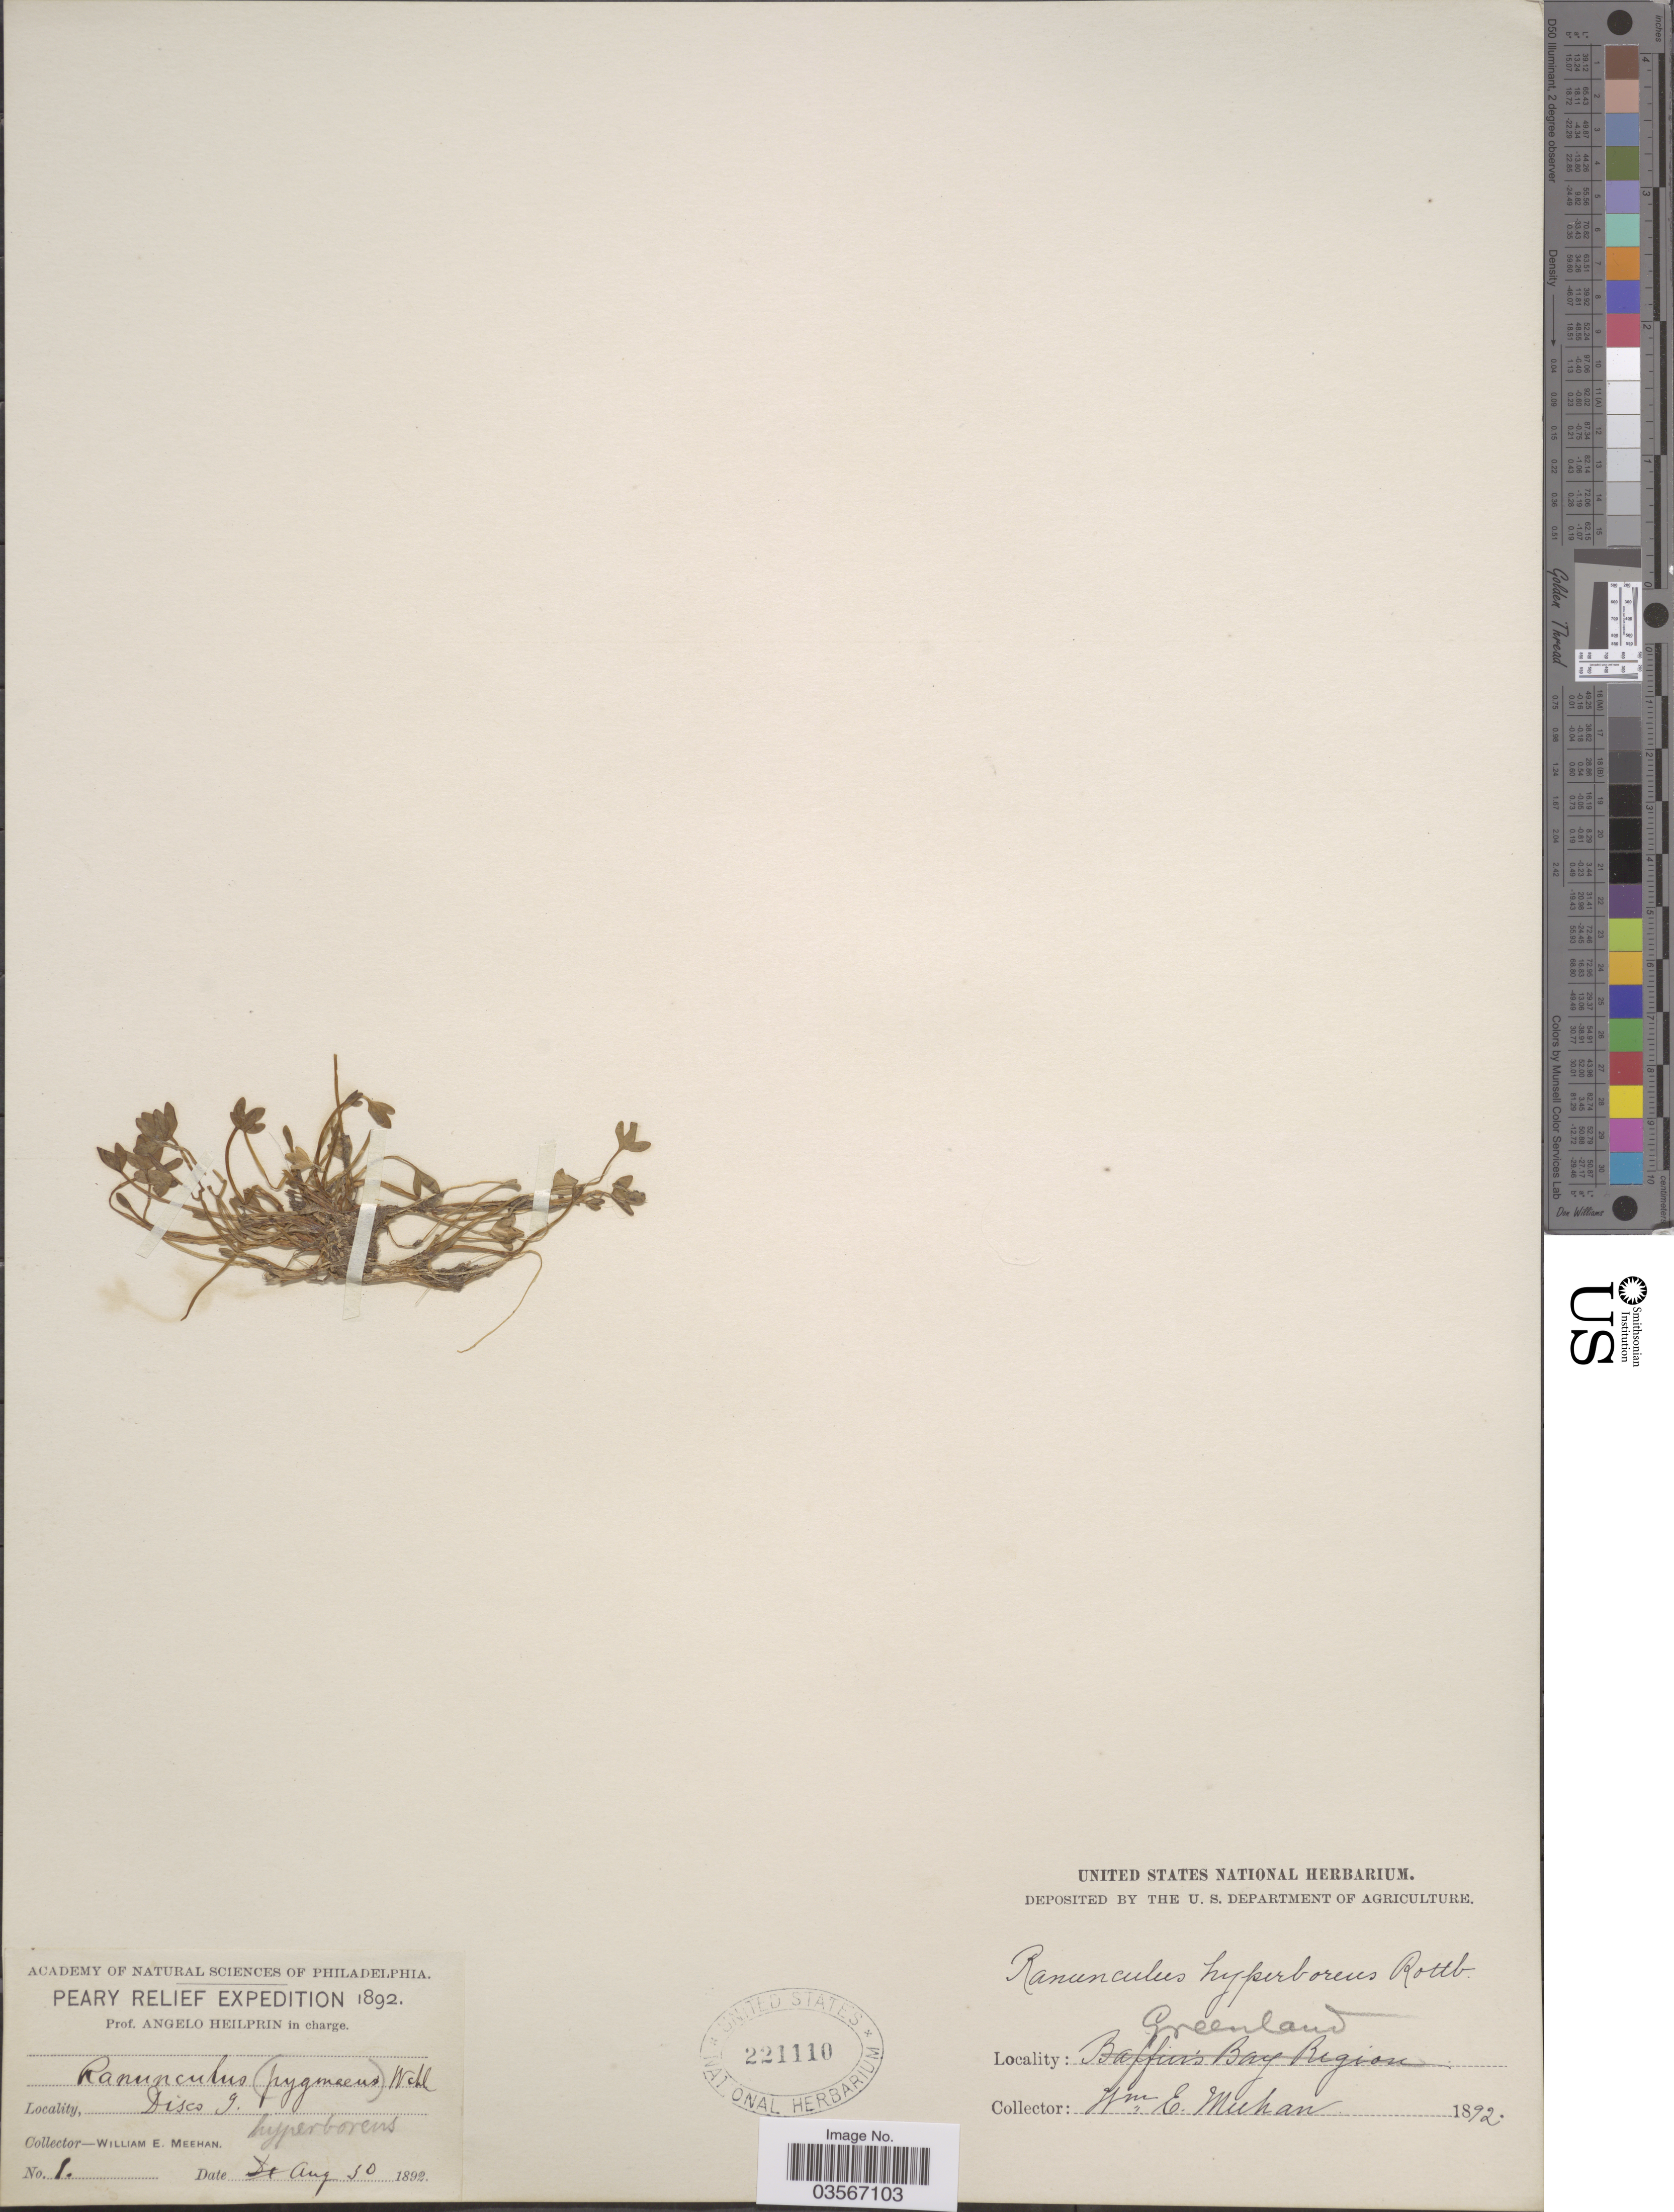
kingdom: Plantae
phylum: Tracheophyta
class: Magnoliopsida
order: Ranunculales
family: Ranunculaceae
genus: Ranunculus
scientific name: Ranunculus hyperboreus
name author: Rottb.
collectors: W. Meehan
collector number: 1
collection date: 1892-08-30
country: Greenland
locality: Disco I.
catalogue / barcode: US 221110